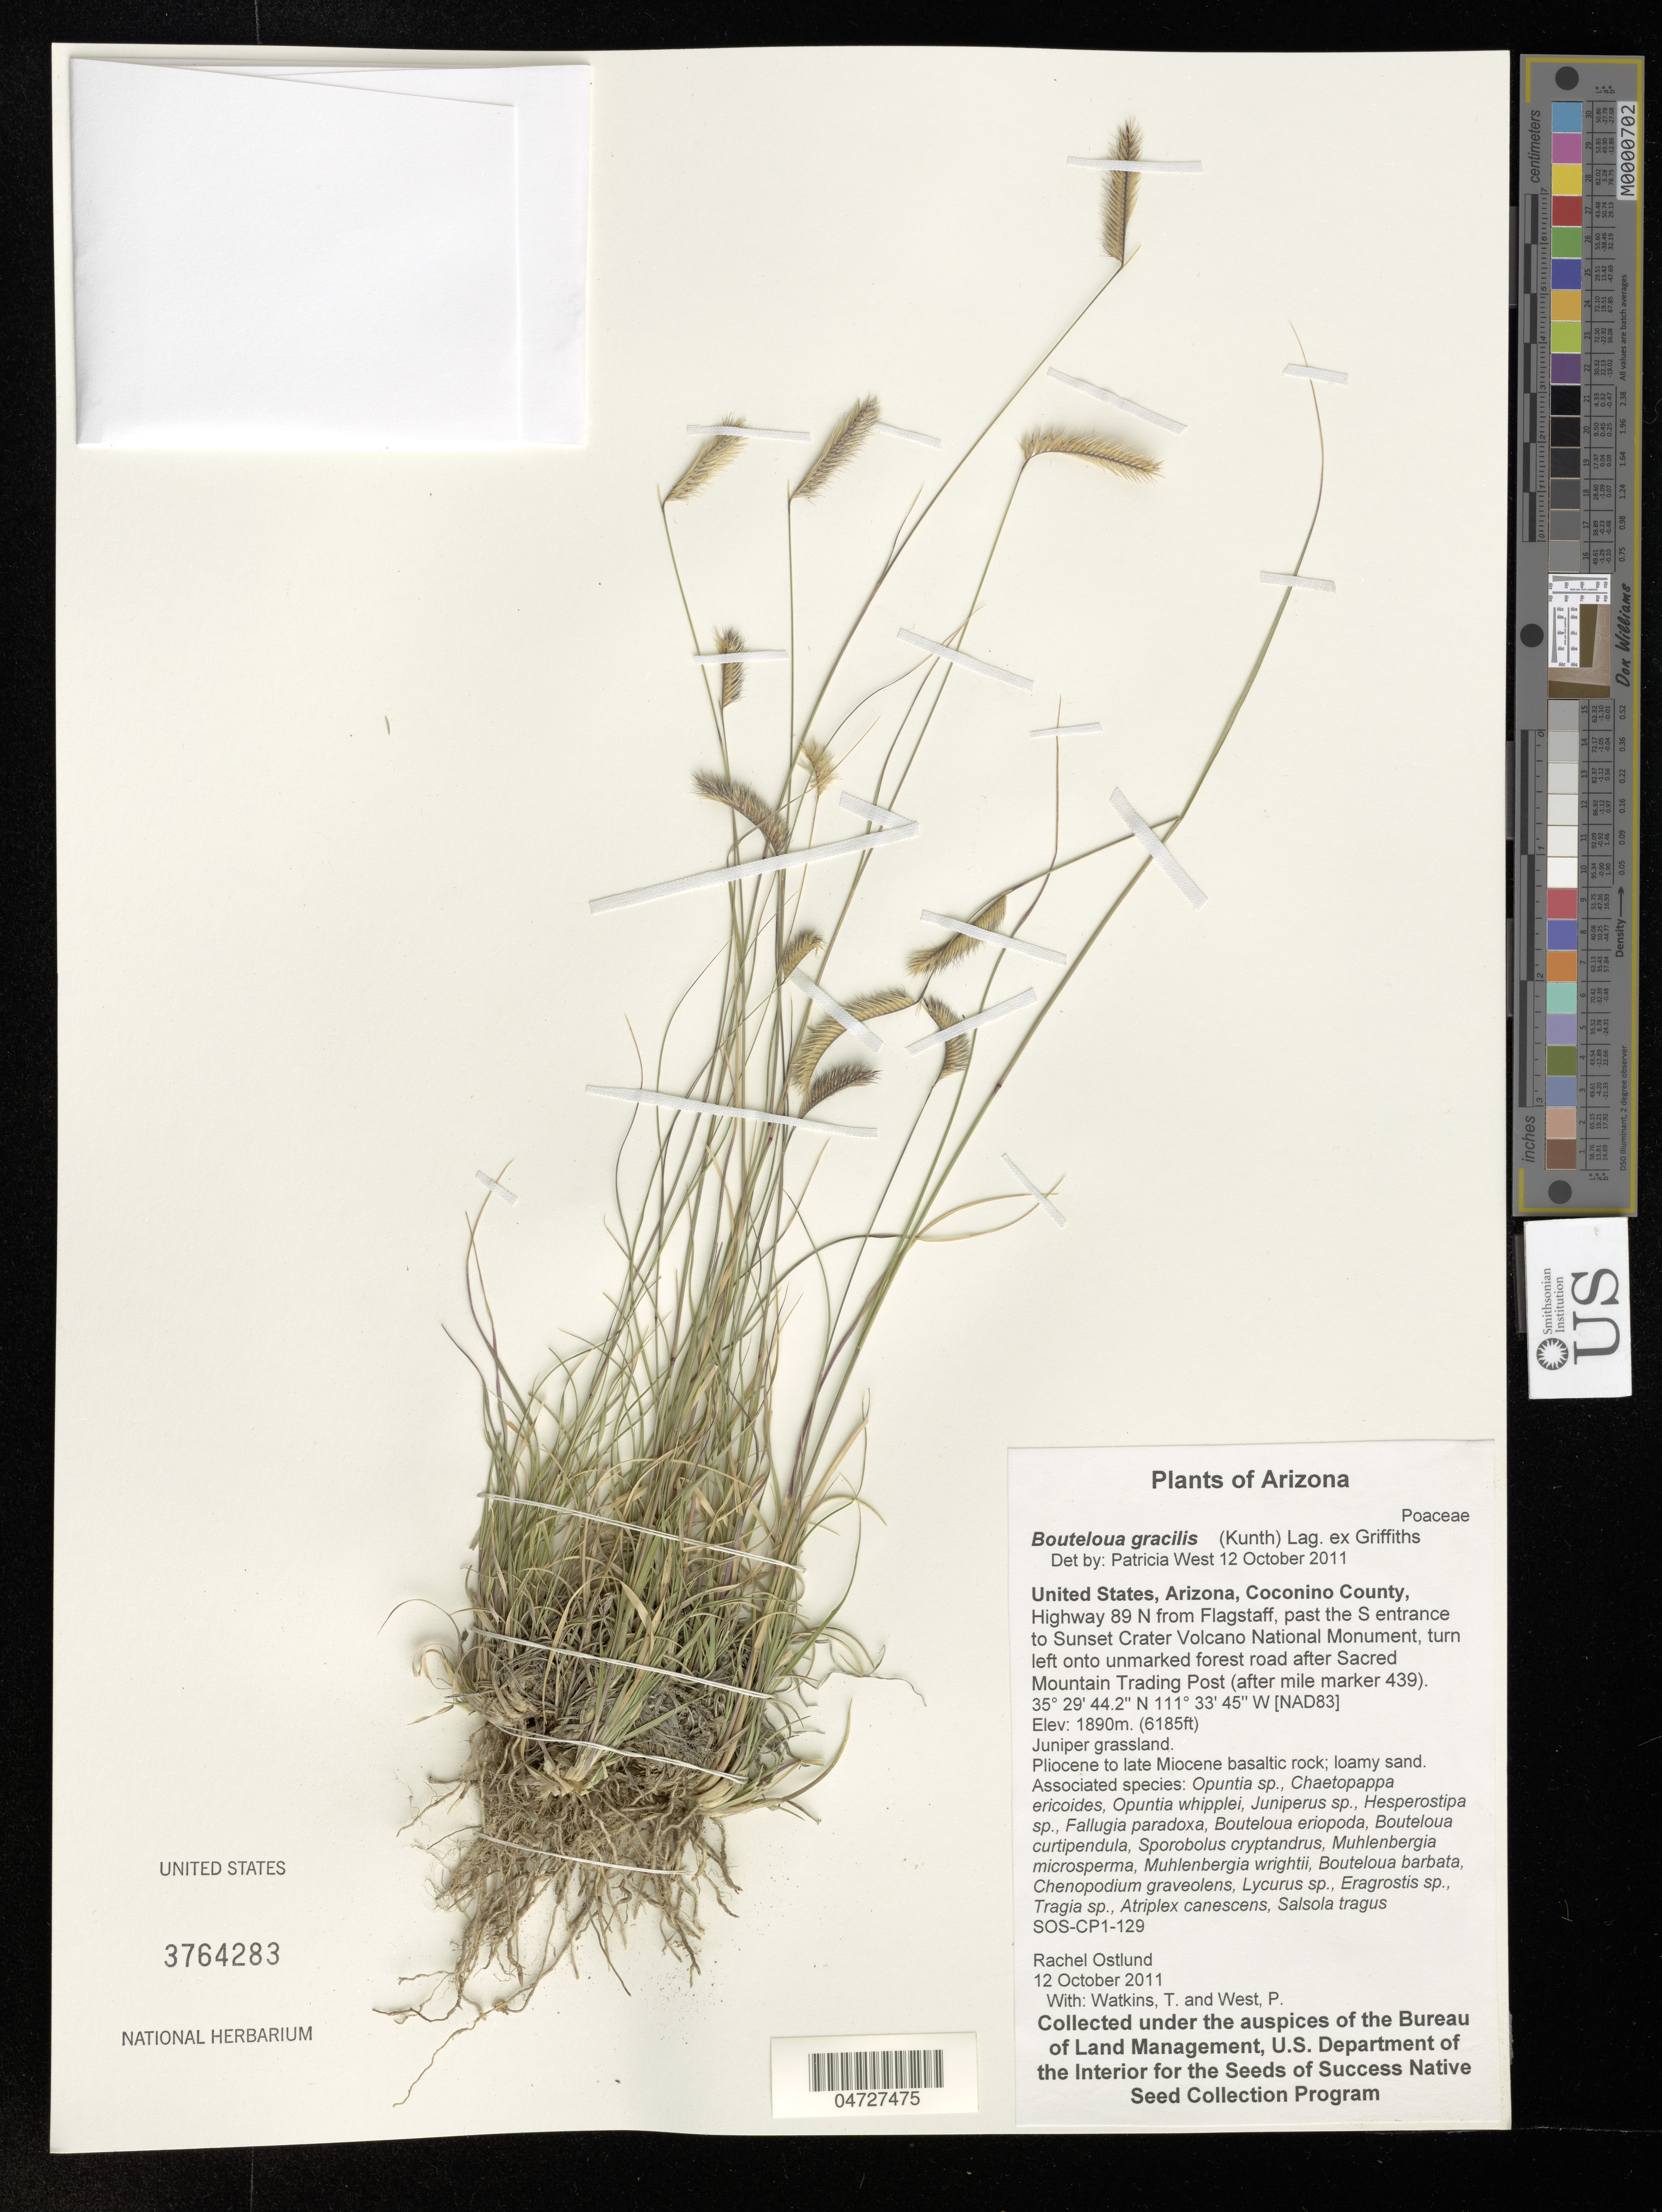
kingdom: Plantae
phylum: Tracheophyta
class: Liliopsida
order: Poales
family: Poaceae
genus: Bouteloua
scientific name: Bouteloua gracilis Vasey nom. rej.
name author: Vasey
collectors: R. Ostlund, T. Watkins & P. West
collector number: SOS-CP1-129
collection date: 2011-10-12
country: United States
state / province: Arizona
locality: Coconino County, Highway 89 N from Flagstaff, past the S entrance to Sunset Crater Volcano National Monument, turn left onto unmarked forest road after Sacred Mountain Trading Post (after mile marker 439).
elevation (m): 1890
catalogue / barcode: US 3764283